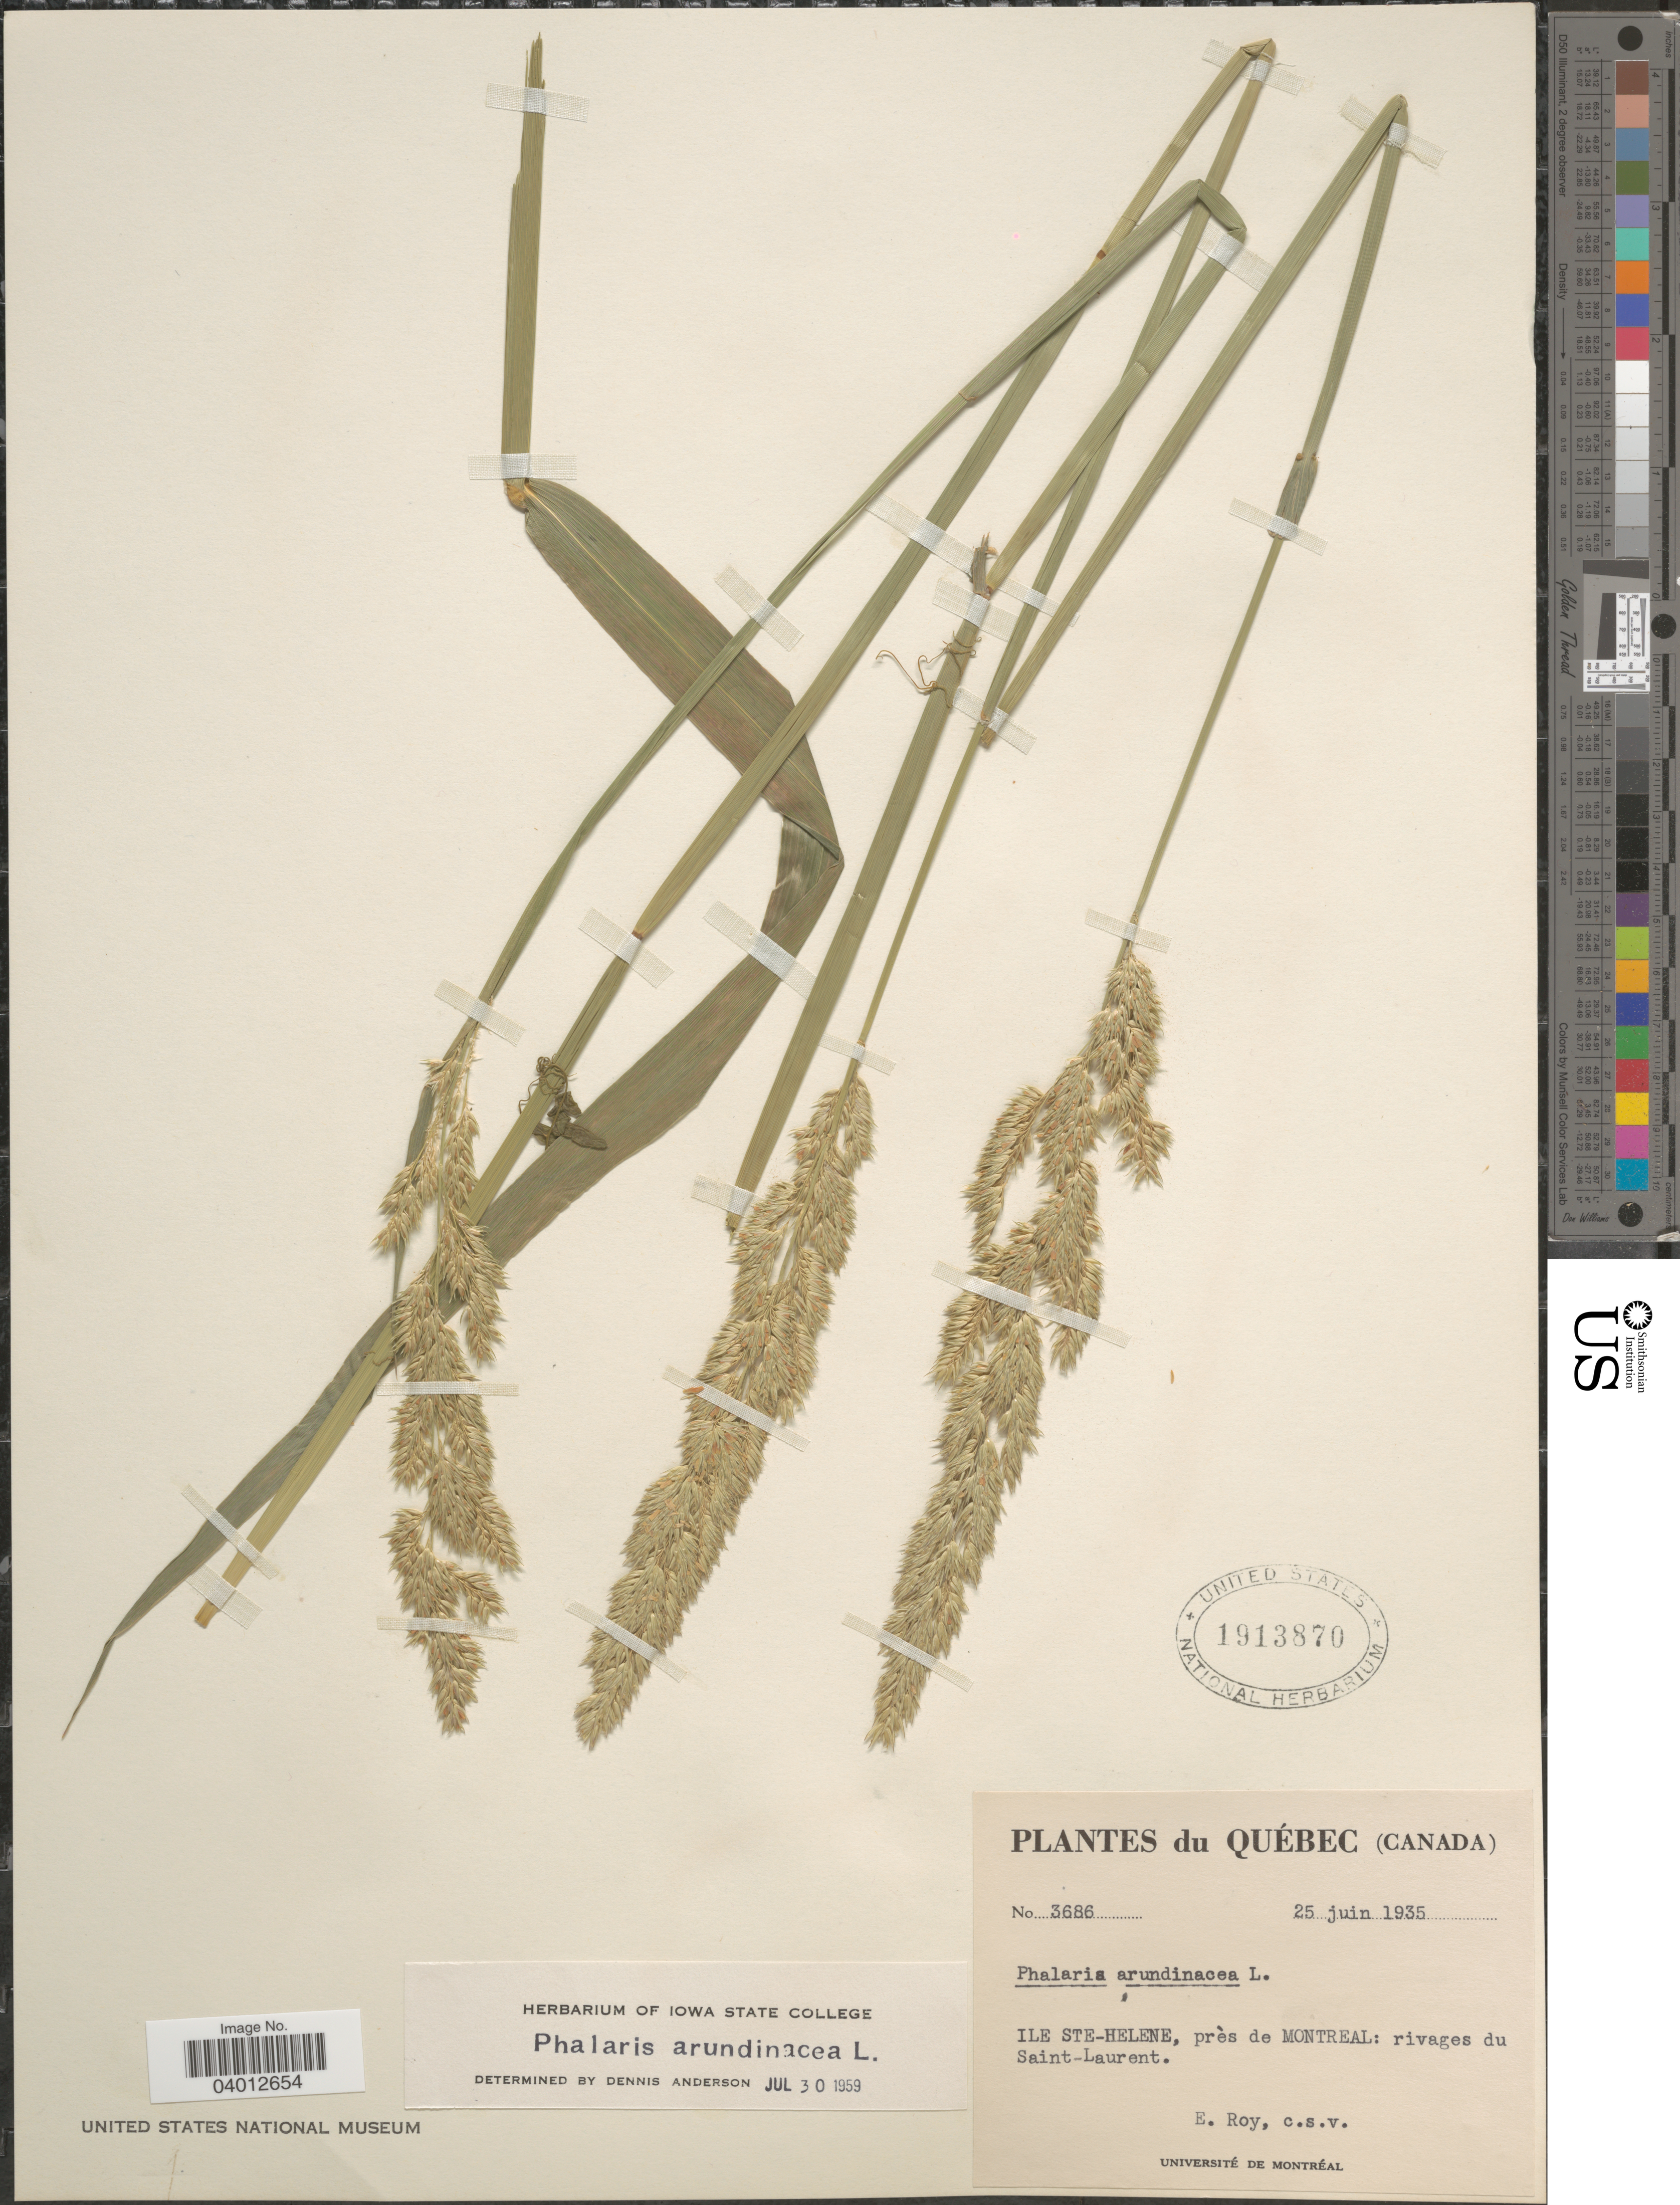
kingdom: Plantae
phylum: Tracheophyta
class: Liliopsida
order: Poales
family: Poaceae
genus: Phalaris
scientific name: Phalaris arundinacea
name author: L.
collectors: E. Roy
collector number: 3686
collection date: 1935-06-25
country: Canada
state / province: Quebec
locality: Ile Ste-Helene, près de Montreal: rivages du Saint-Laurent.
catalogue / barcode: US 1913870